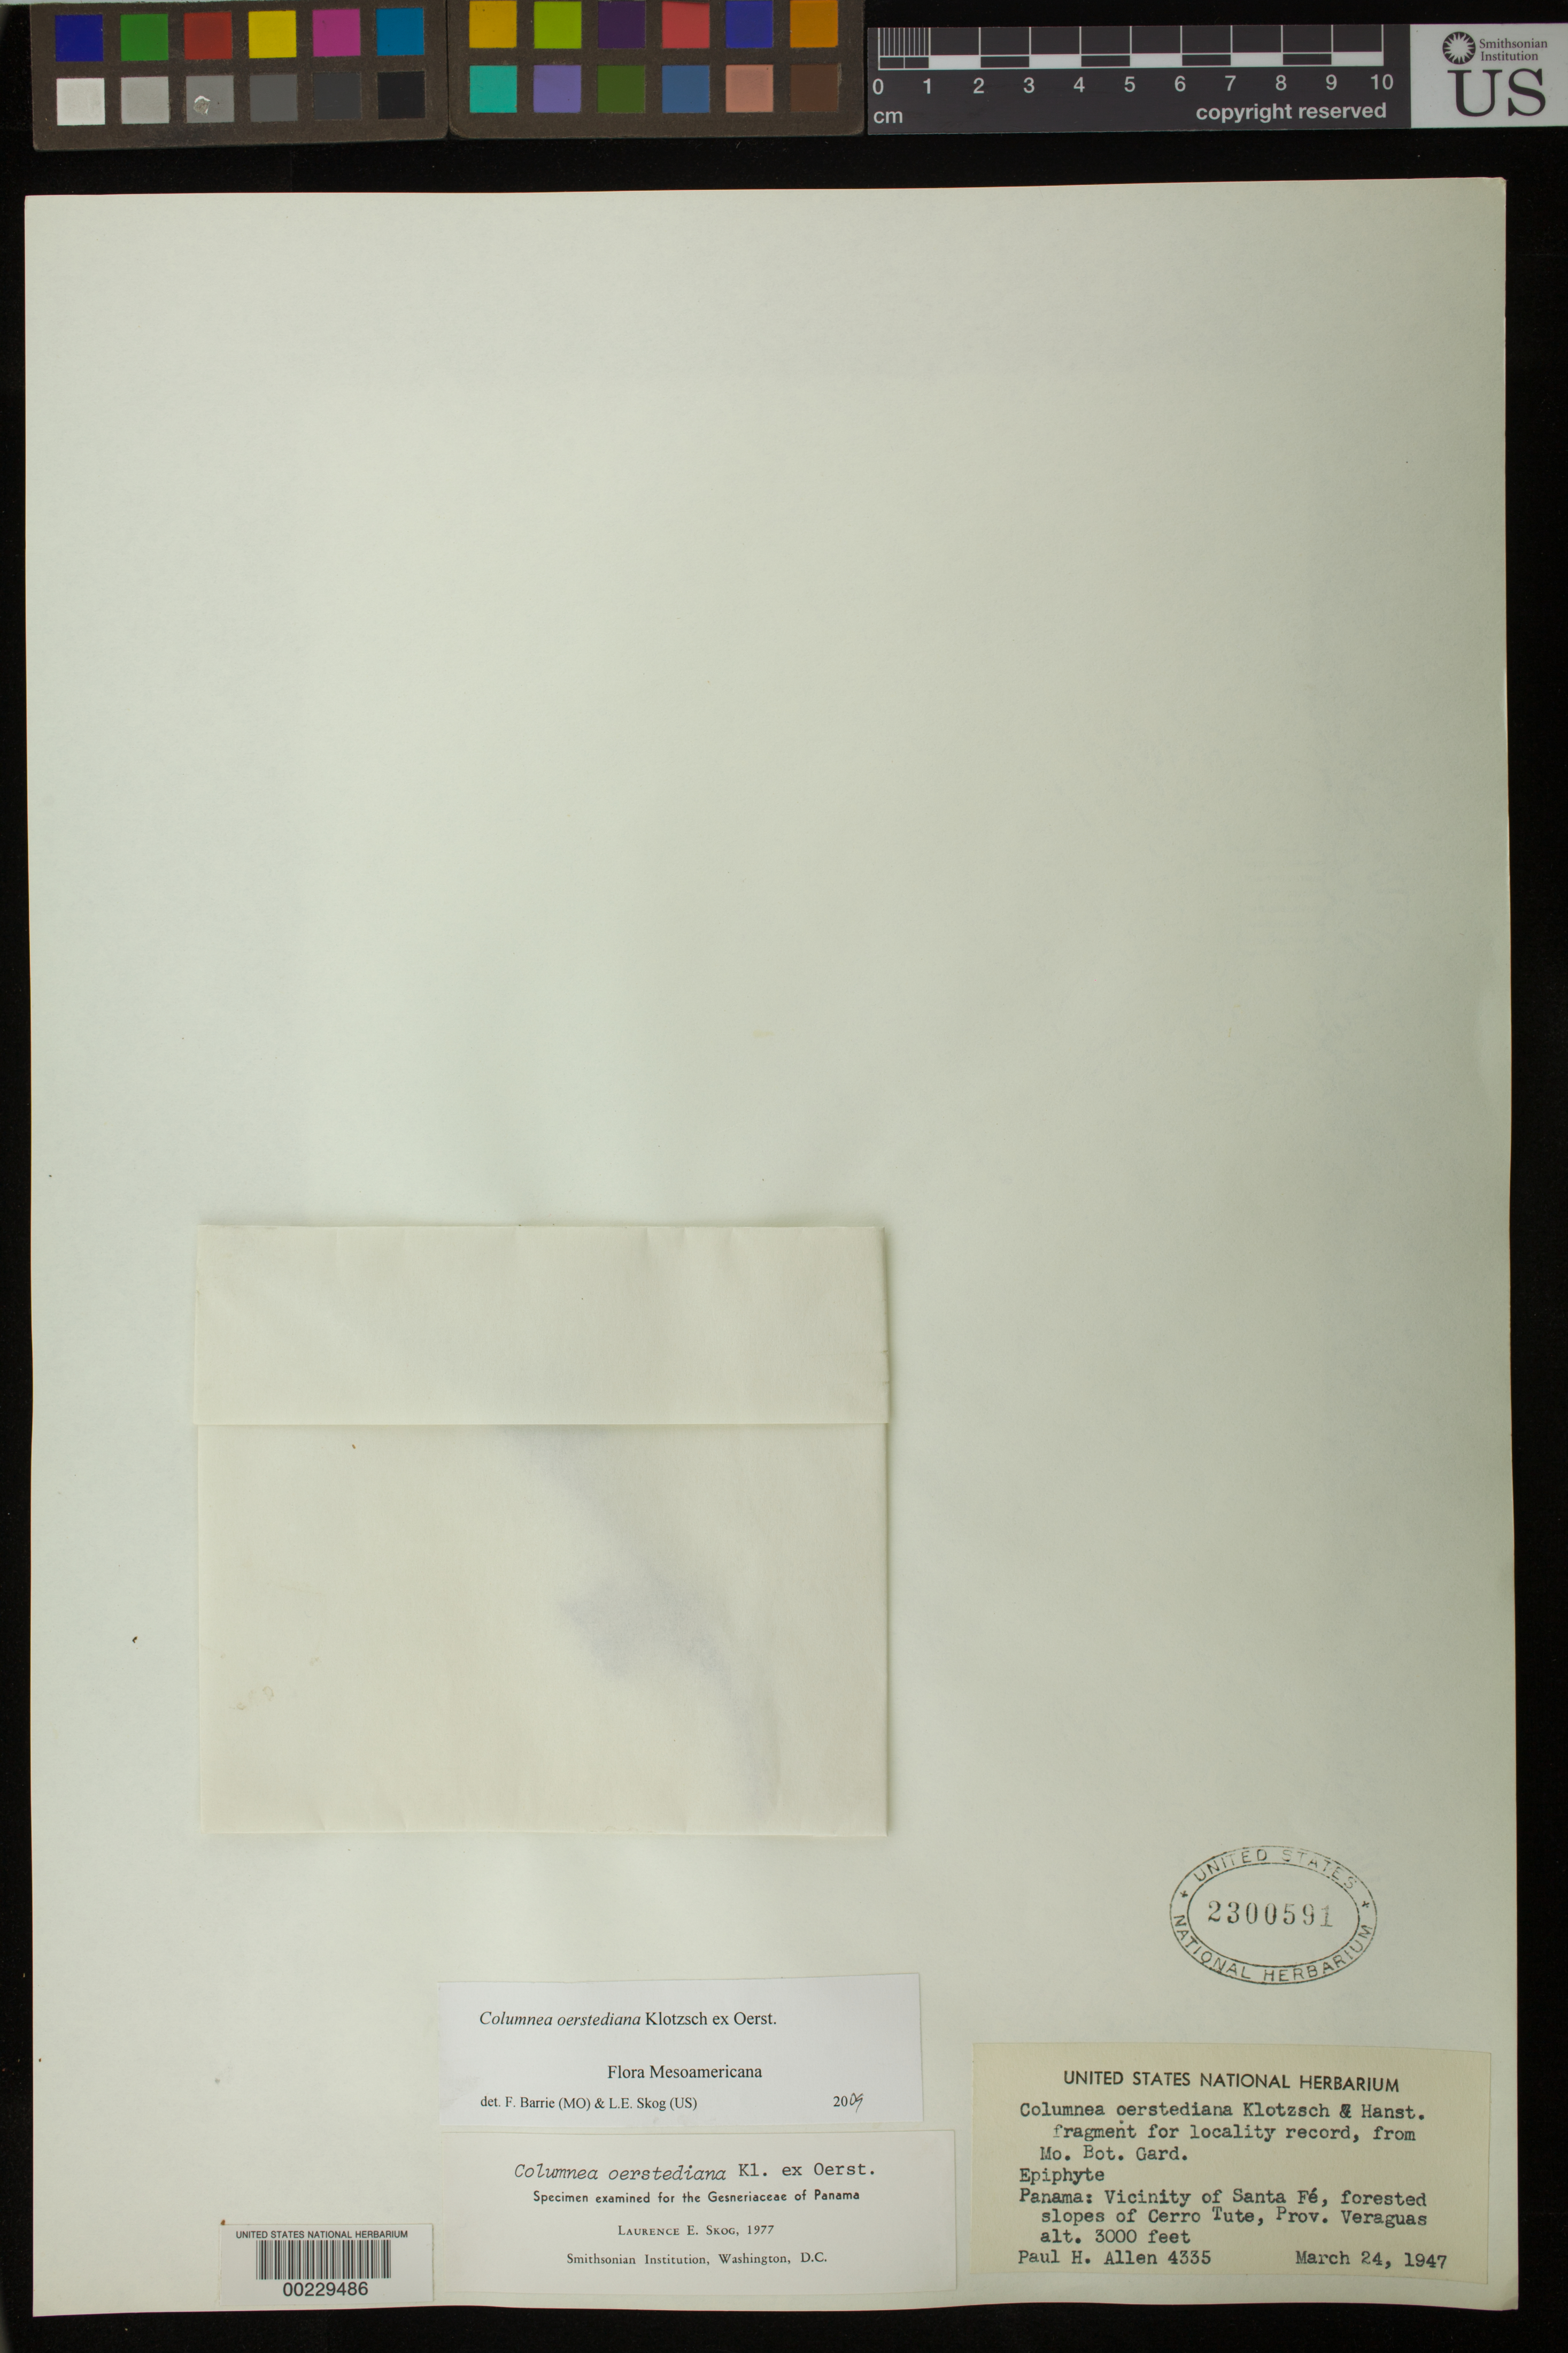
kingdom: Plantae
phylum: Tracheophyta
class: Magnoliopsida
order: Lamiales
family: Gesneriaceae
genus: Columnea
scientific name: Columnea oerstediana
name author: Klotzsch ex Oerst.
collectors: P. H. Allen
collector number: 4335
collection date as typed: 24 Mar 1947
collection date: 1947-03-24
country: Panama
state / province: Veraguas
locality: Vicinity of Santa Fe, Cerro Tute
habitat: Forested slopes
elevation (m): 914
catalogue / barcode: US 2300591